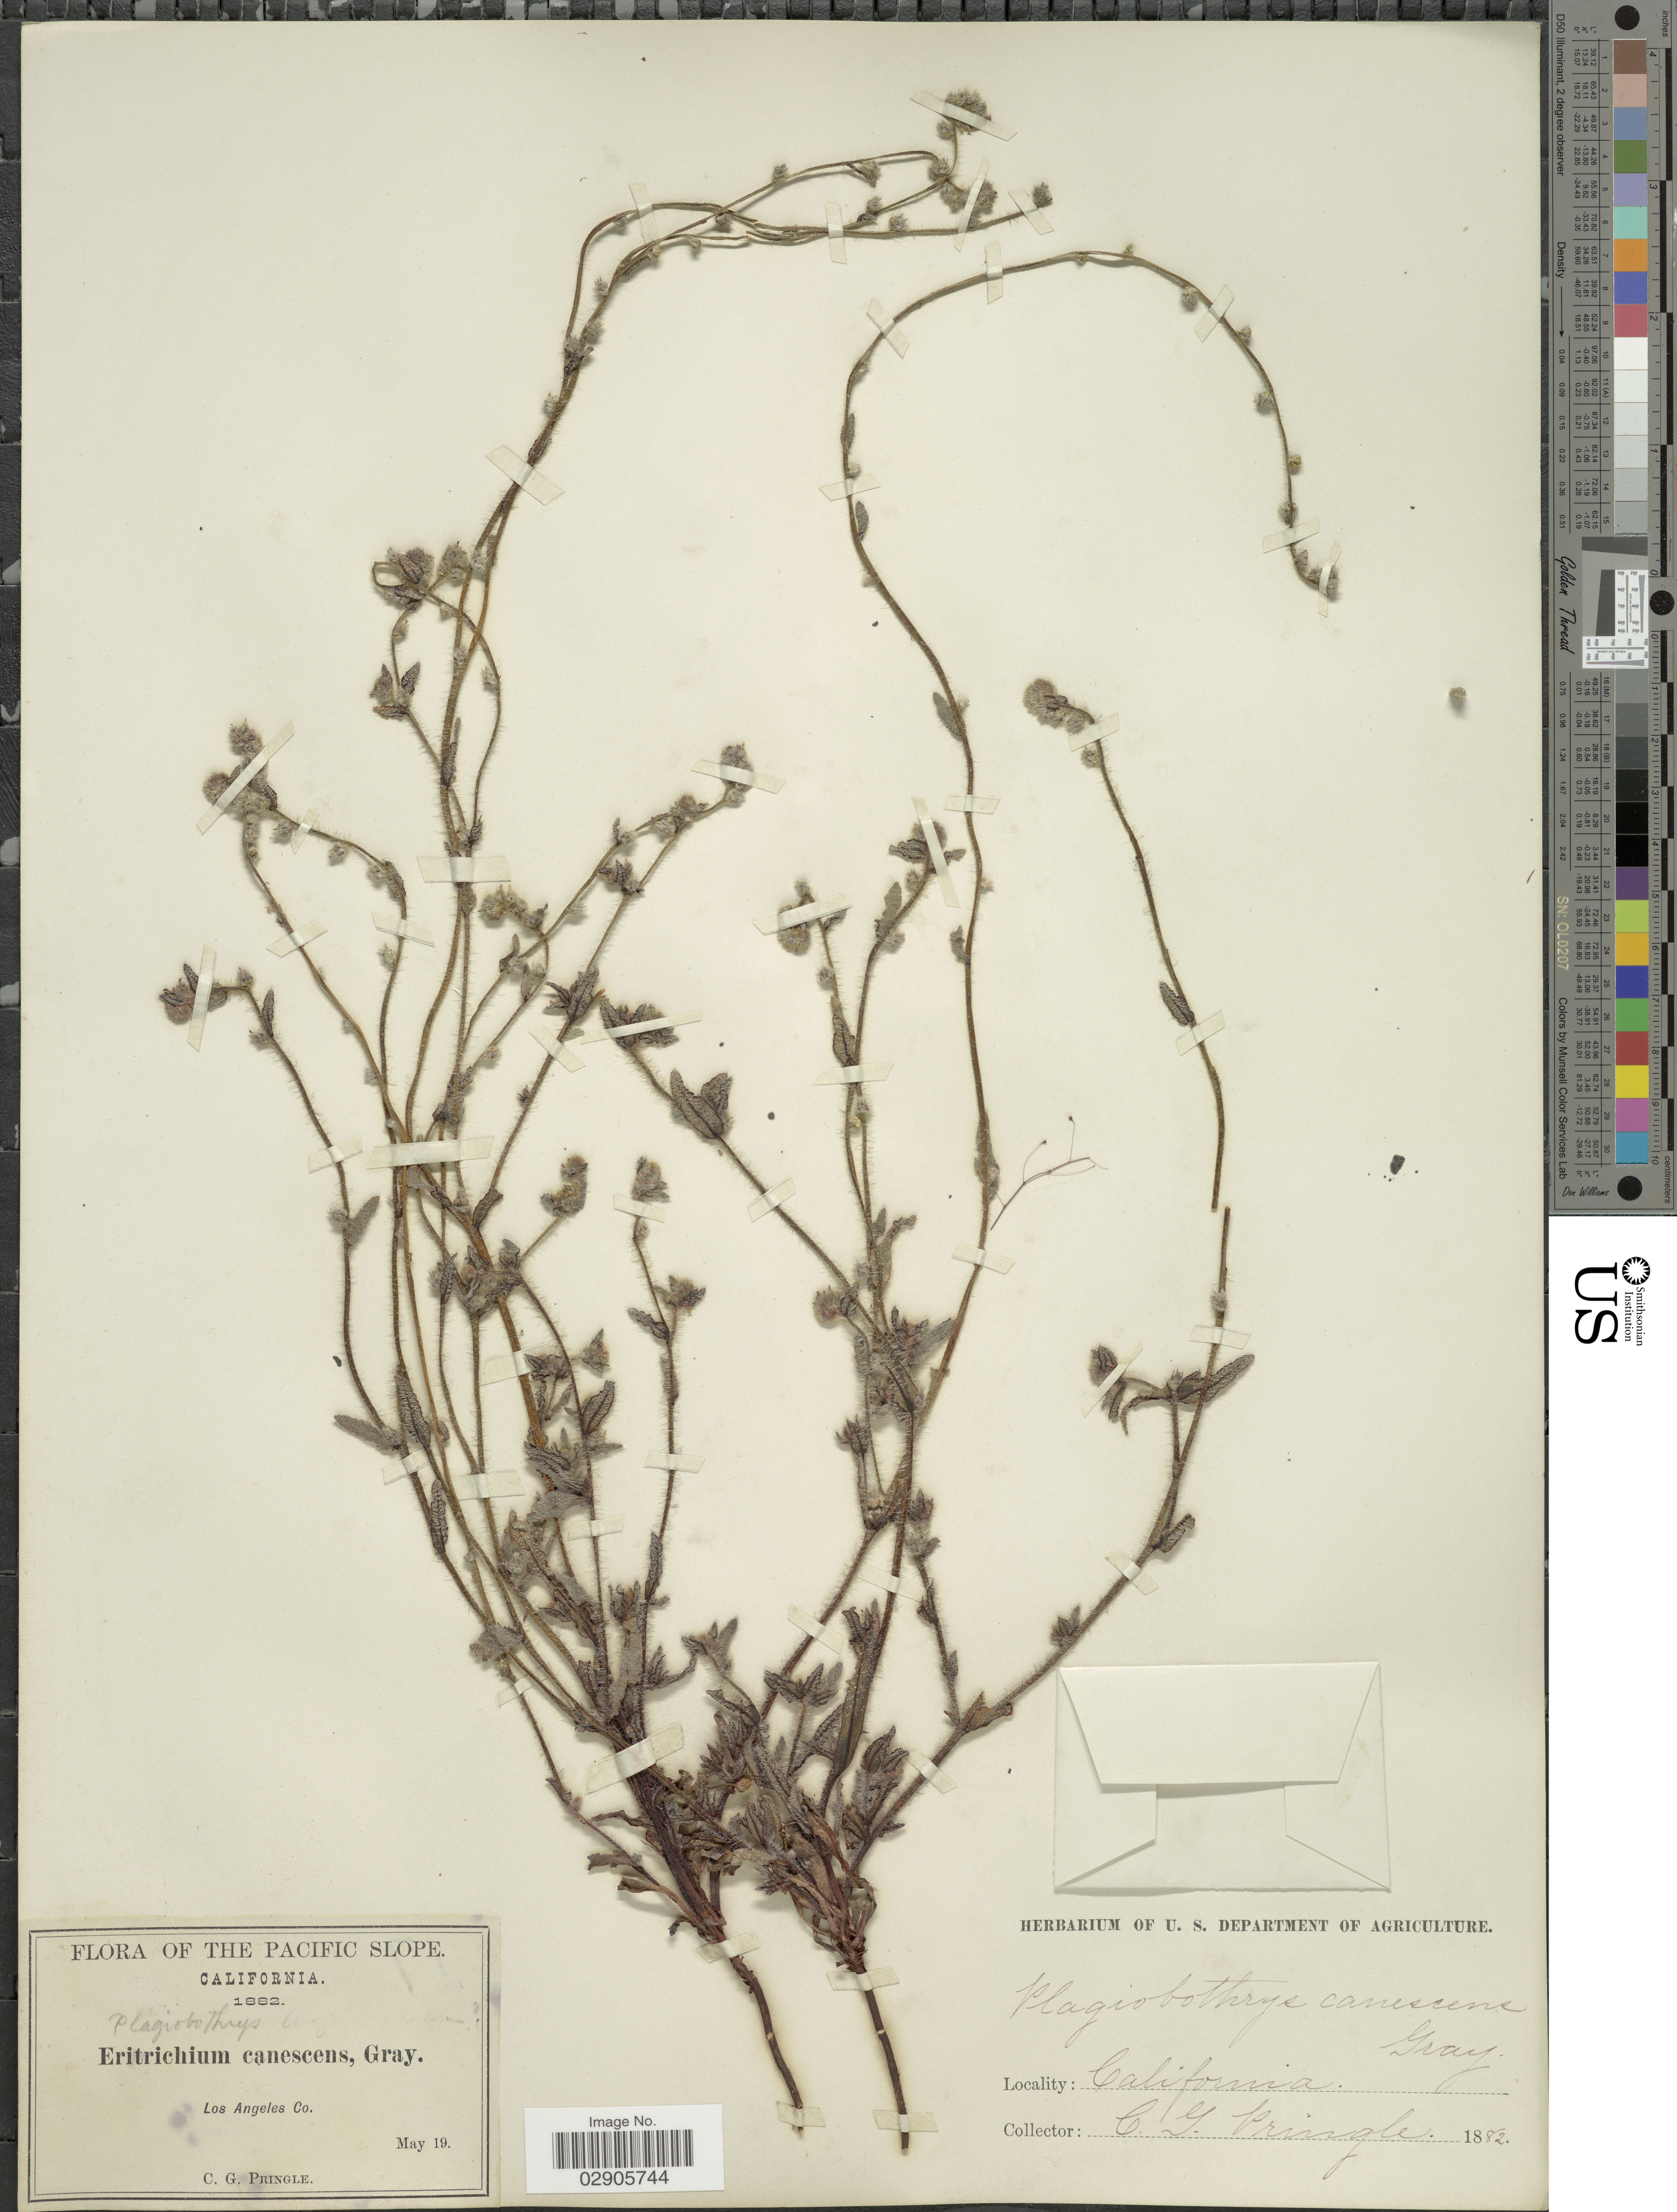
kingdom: Plantae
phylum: Tracheophyta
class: Magnoliopsida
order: Boraginales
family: Boraginaceae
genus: Plagiobothrys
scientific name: Plagiobothrys canescens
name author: Benth.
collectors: C. G. Pringle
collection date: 1882-05-19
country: United States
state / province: California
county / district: Los Angeles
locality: The Pacific Slope. Los Angeles Co.